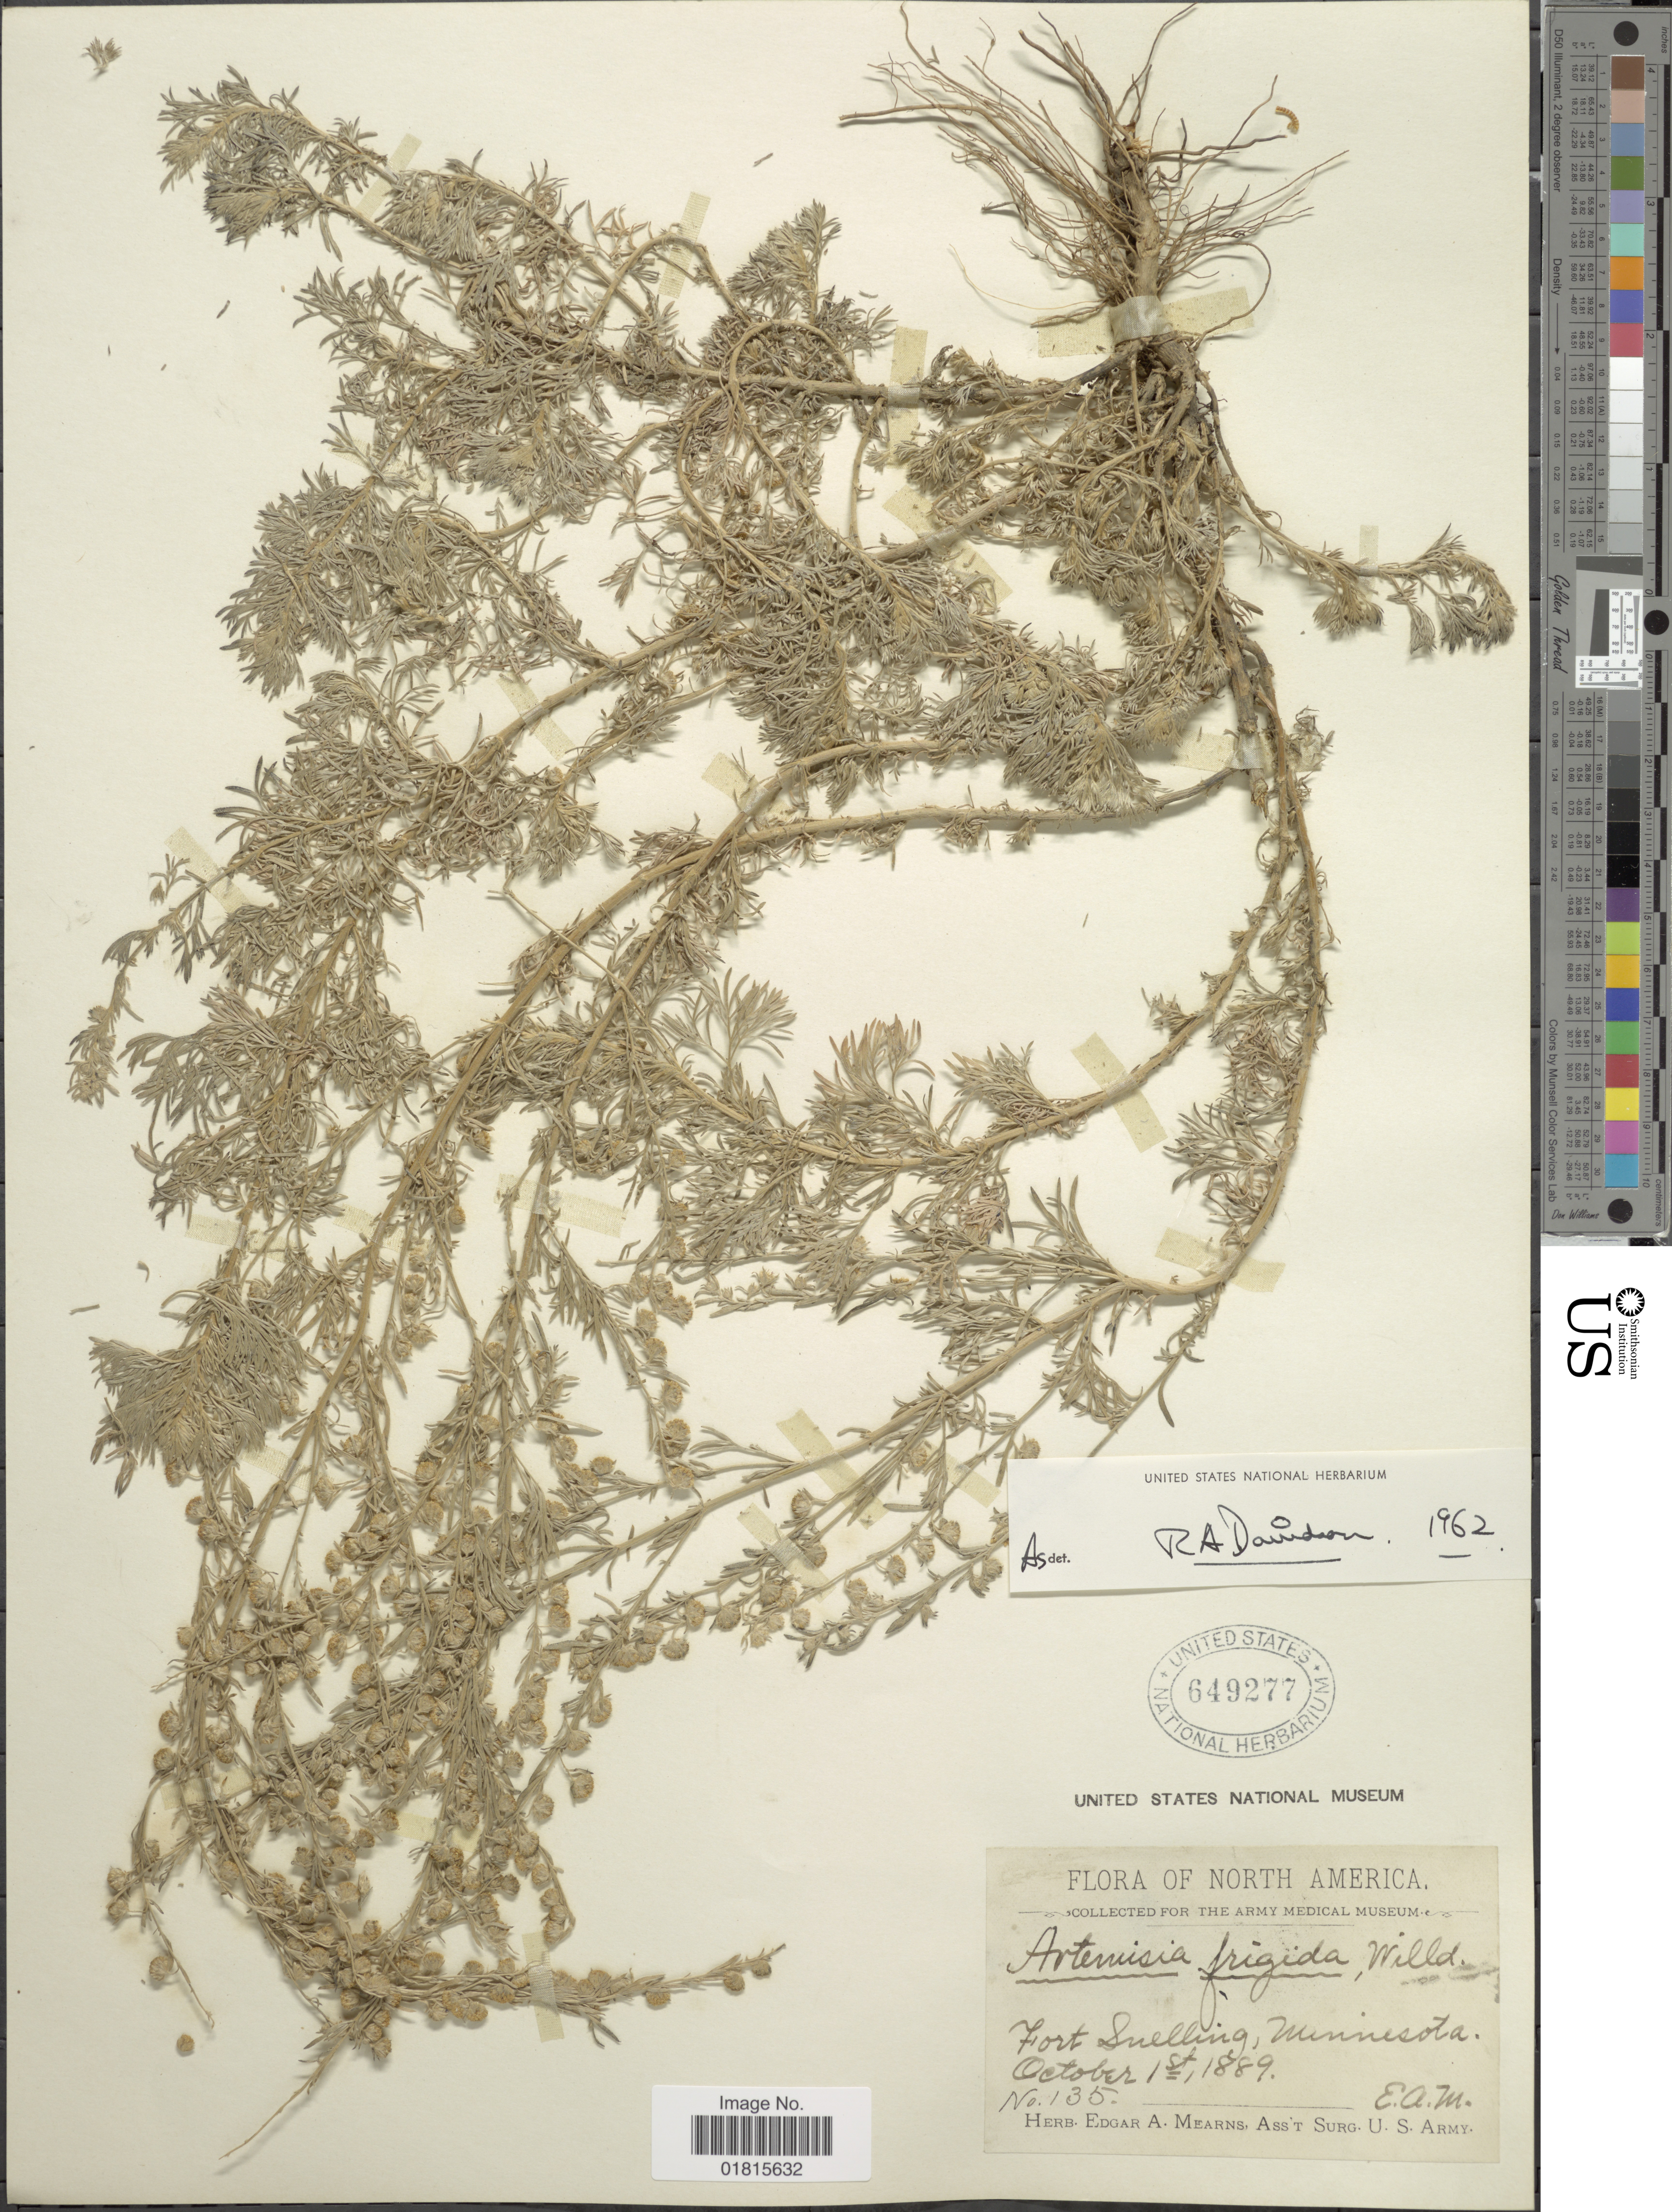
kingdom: Plantae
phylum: Tracheophyta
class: Magnoliopsida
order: Asterales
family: Asteraceae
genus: Artemisia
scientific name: Artemisia frigida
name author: Willd.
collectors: E. A. Mearns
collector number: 135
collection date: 1889-10-01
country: United States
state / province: Minnesota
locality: North America, Fort Snelling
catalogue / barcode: US 649277